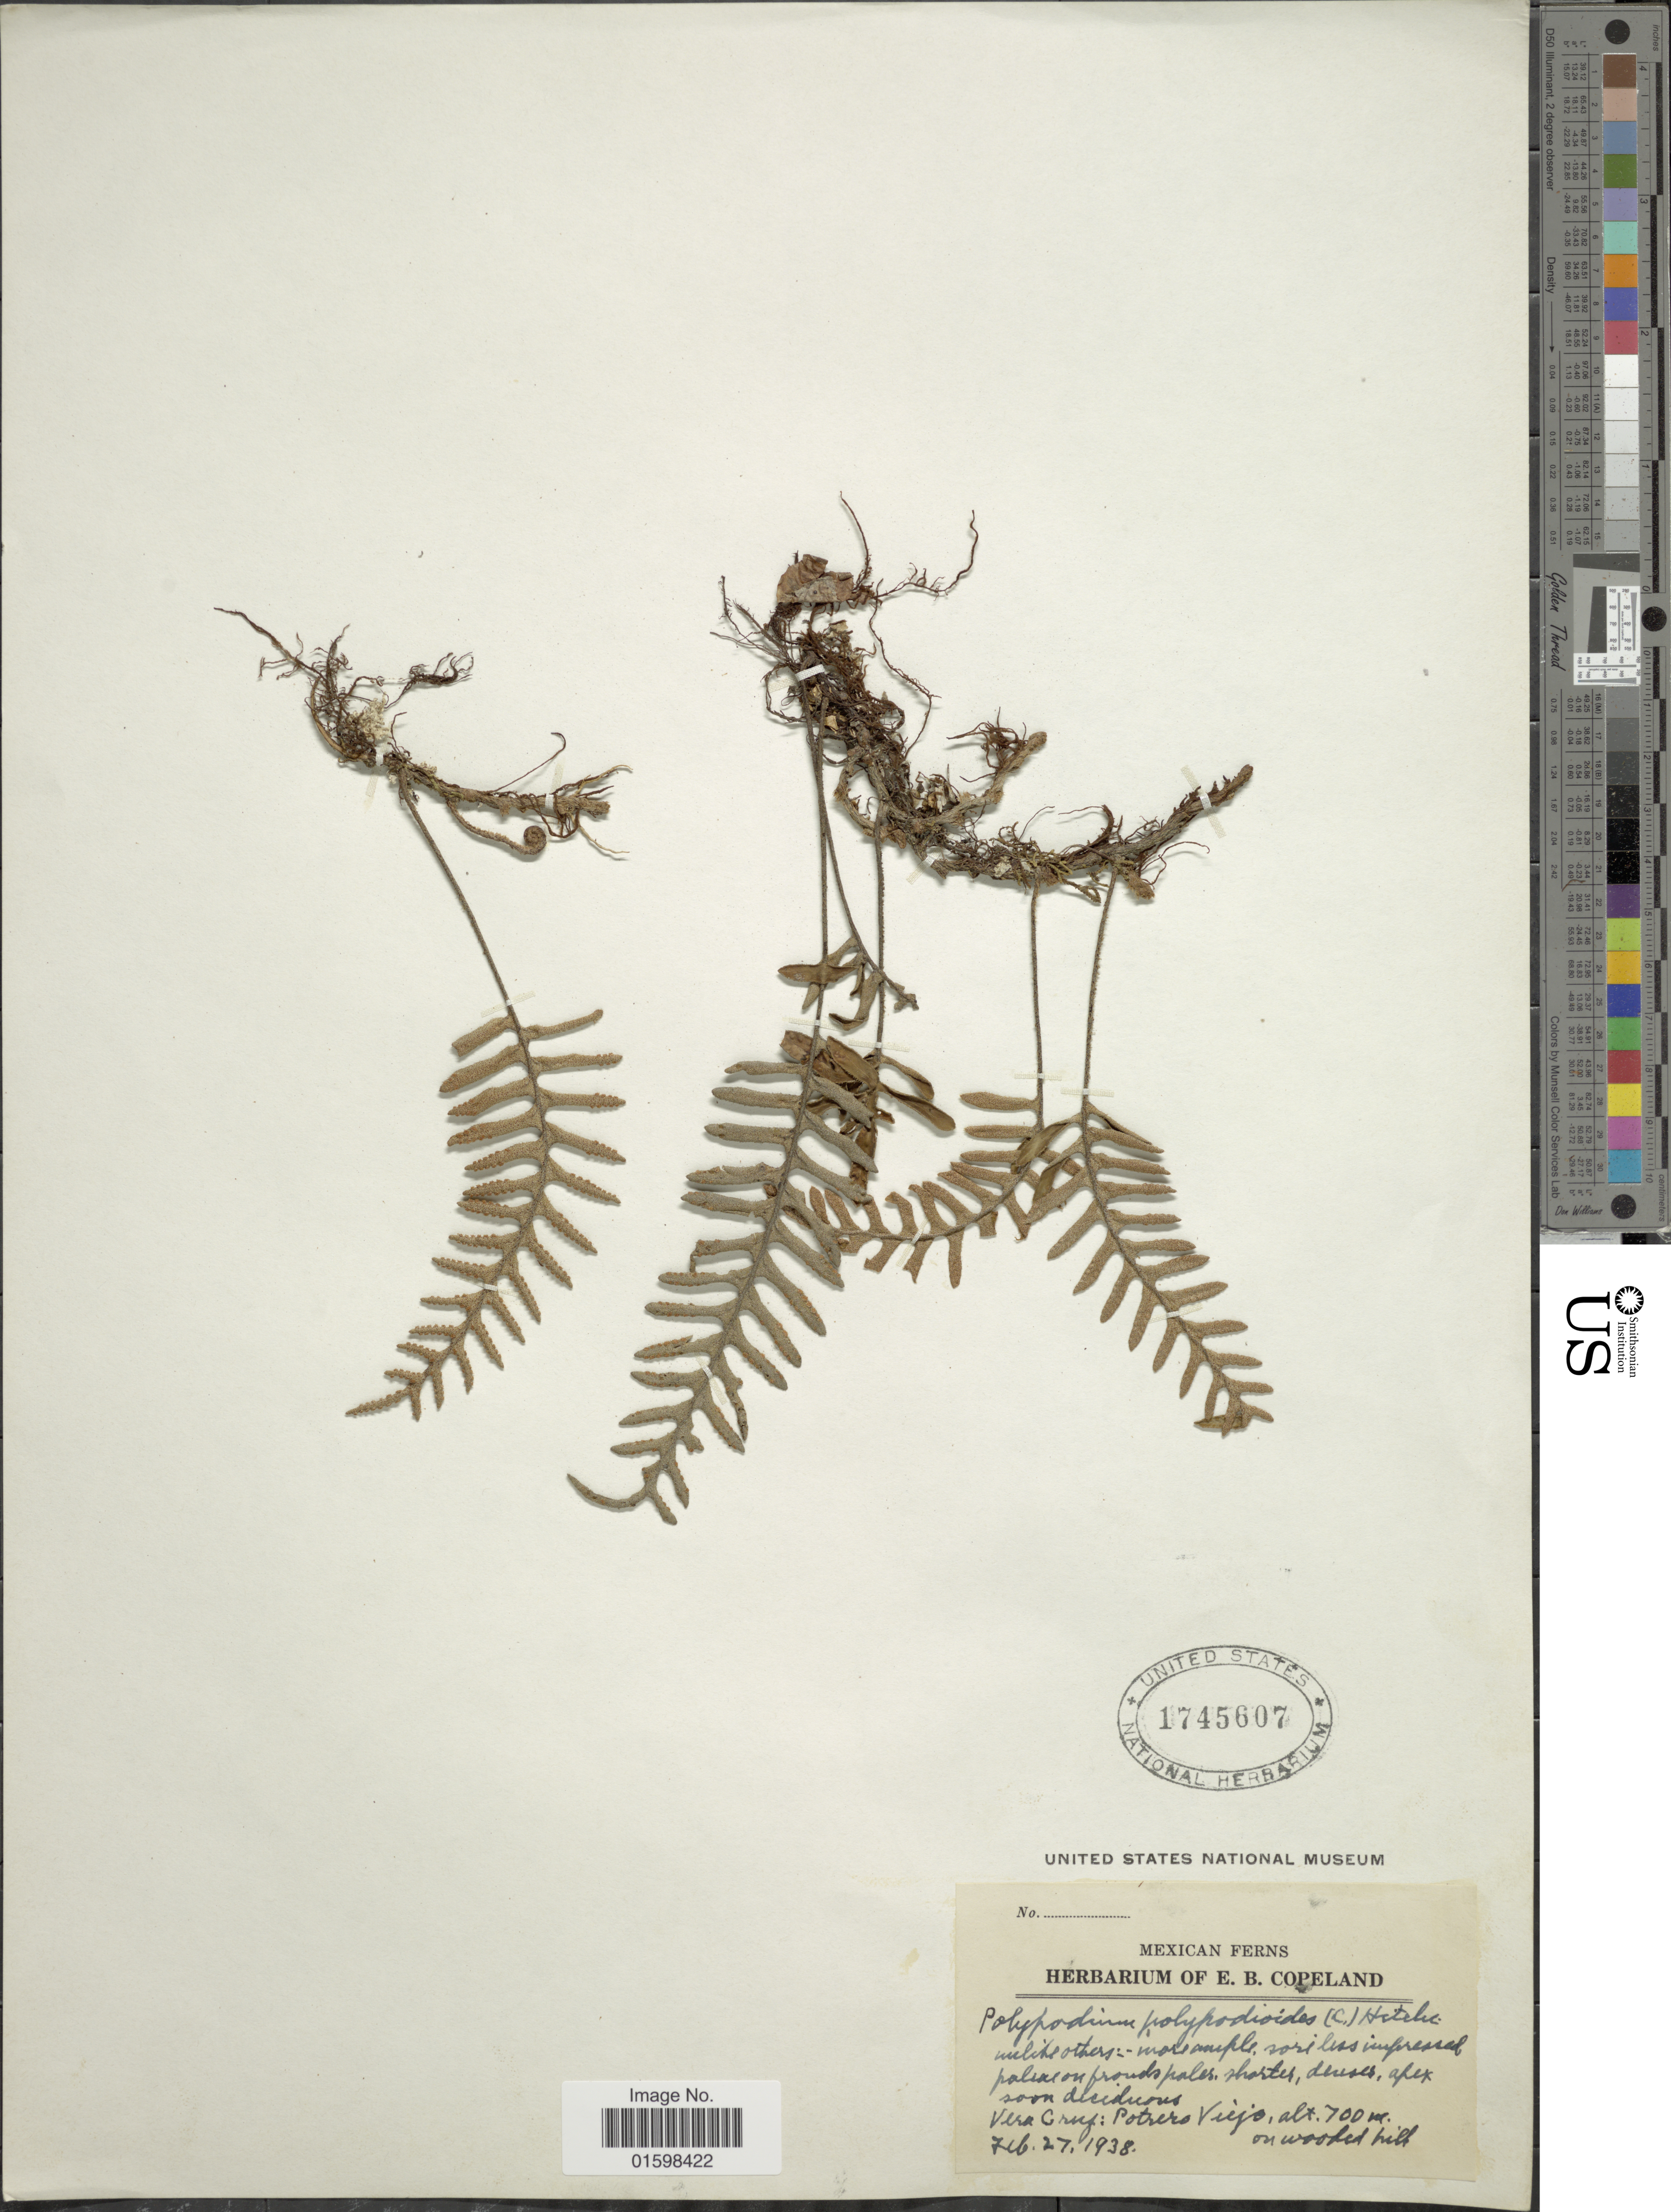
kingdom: Plantae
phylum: Tracheophyta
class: Polypodiopsida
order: Polypodiales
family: Polypodiaceae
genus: Pleopeltis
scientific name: Pleopeltis polypodioides var. michauxiana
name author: (Weath.) E.G. Andrews & Windham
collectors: ex herb. E. B. Copeland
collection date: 1938-02-27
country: Mexico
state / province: Veracruz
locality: Vera Cruz: Potrero Viejo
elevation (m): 700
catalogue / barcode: US 1745607